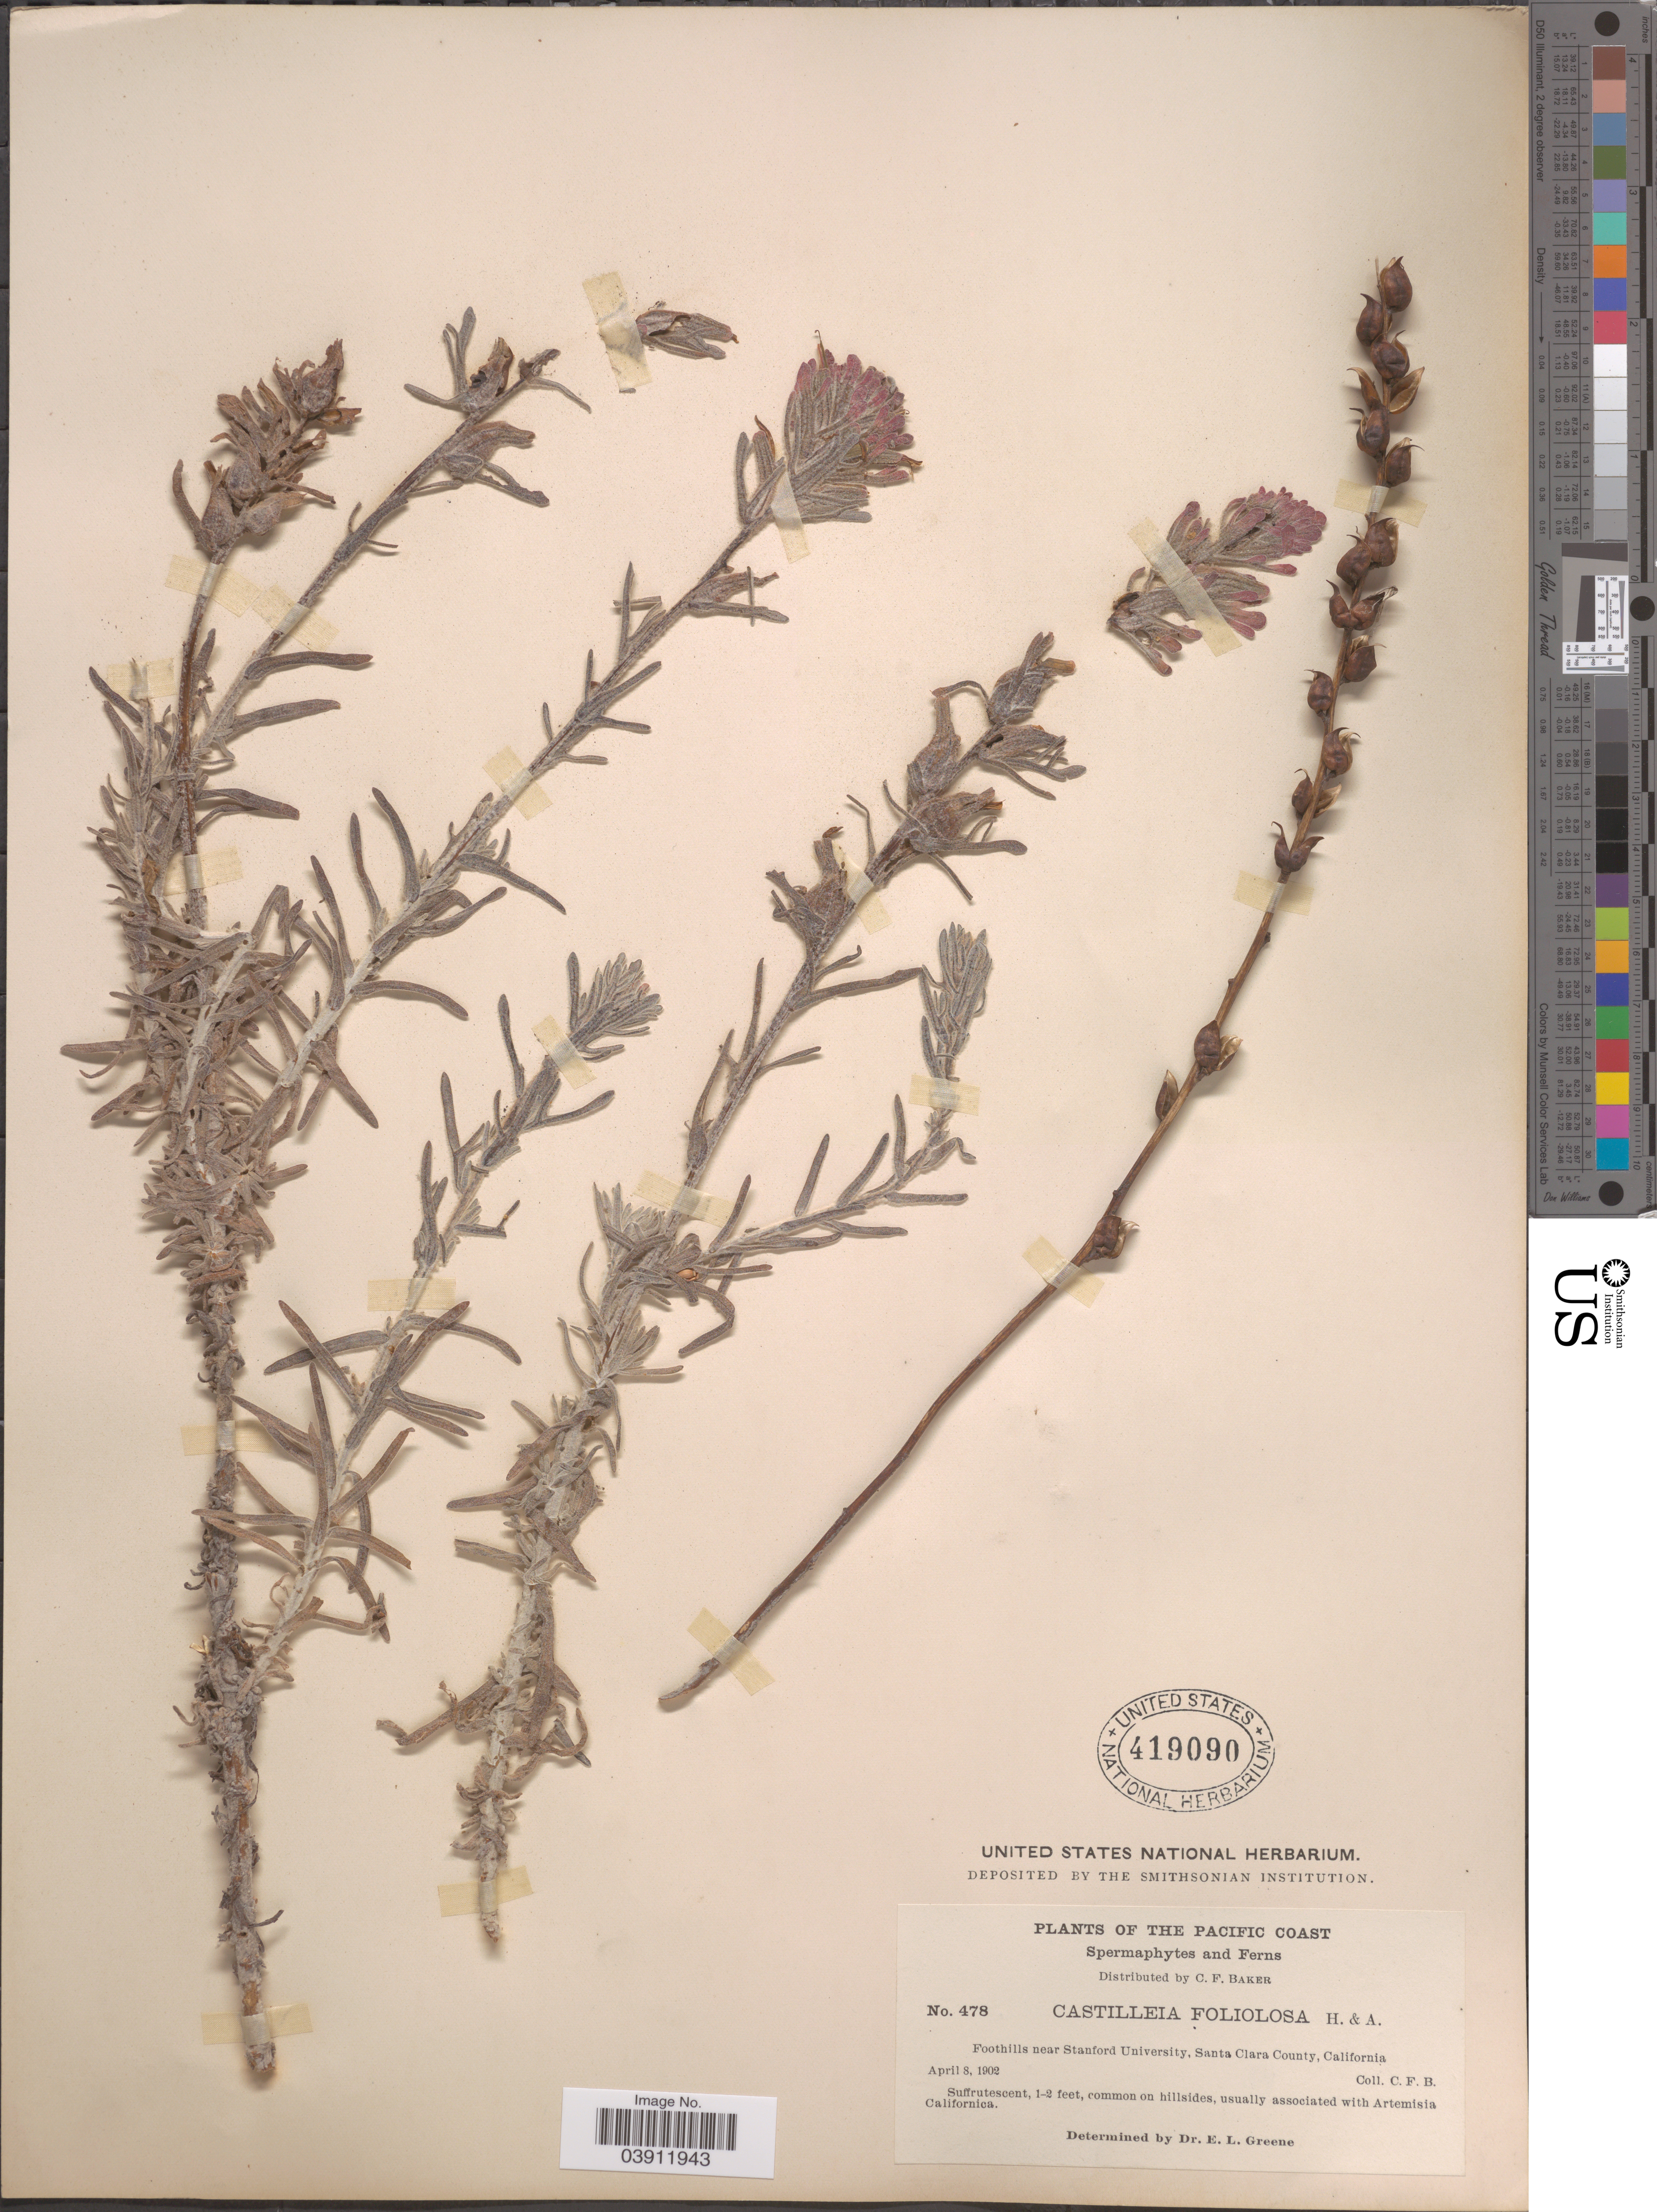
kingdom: Plantae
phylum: Tracheophyta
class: Magnoliopsida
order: Lamiales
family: Orobanchaceae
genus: Castilleja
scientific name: Castilleja foliolosa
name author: Hook. f.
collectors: C. F. Baker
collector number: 478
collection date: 1902-04-08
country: United States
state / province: California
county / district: Santa Clara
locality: Pacific Coast. Foothills near Stanford University, Santa Clara County.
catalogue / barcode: US 419090